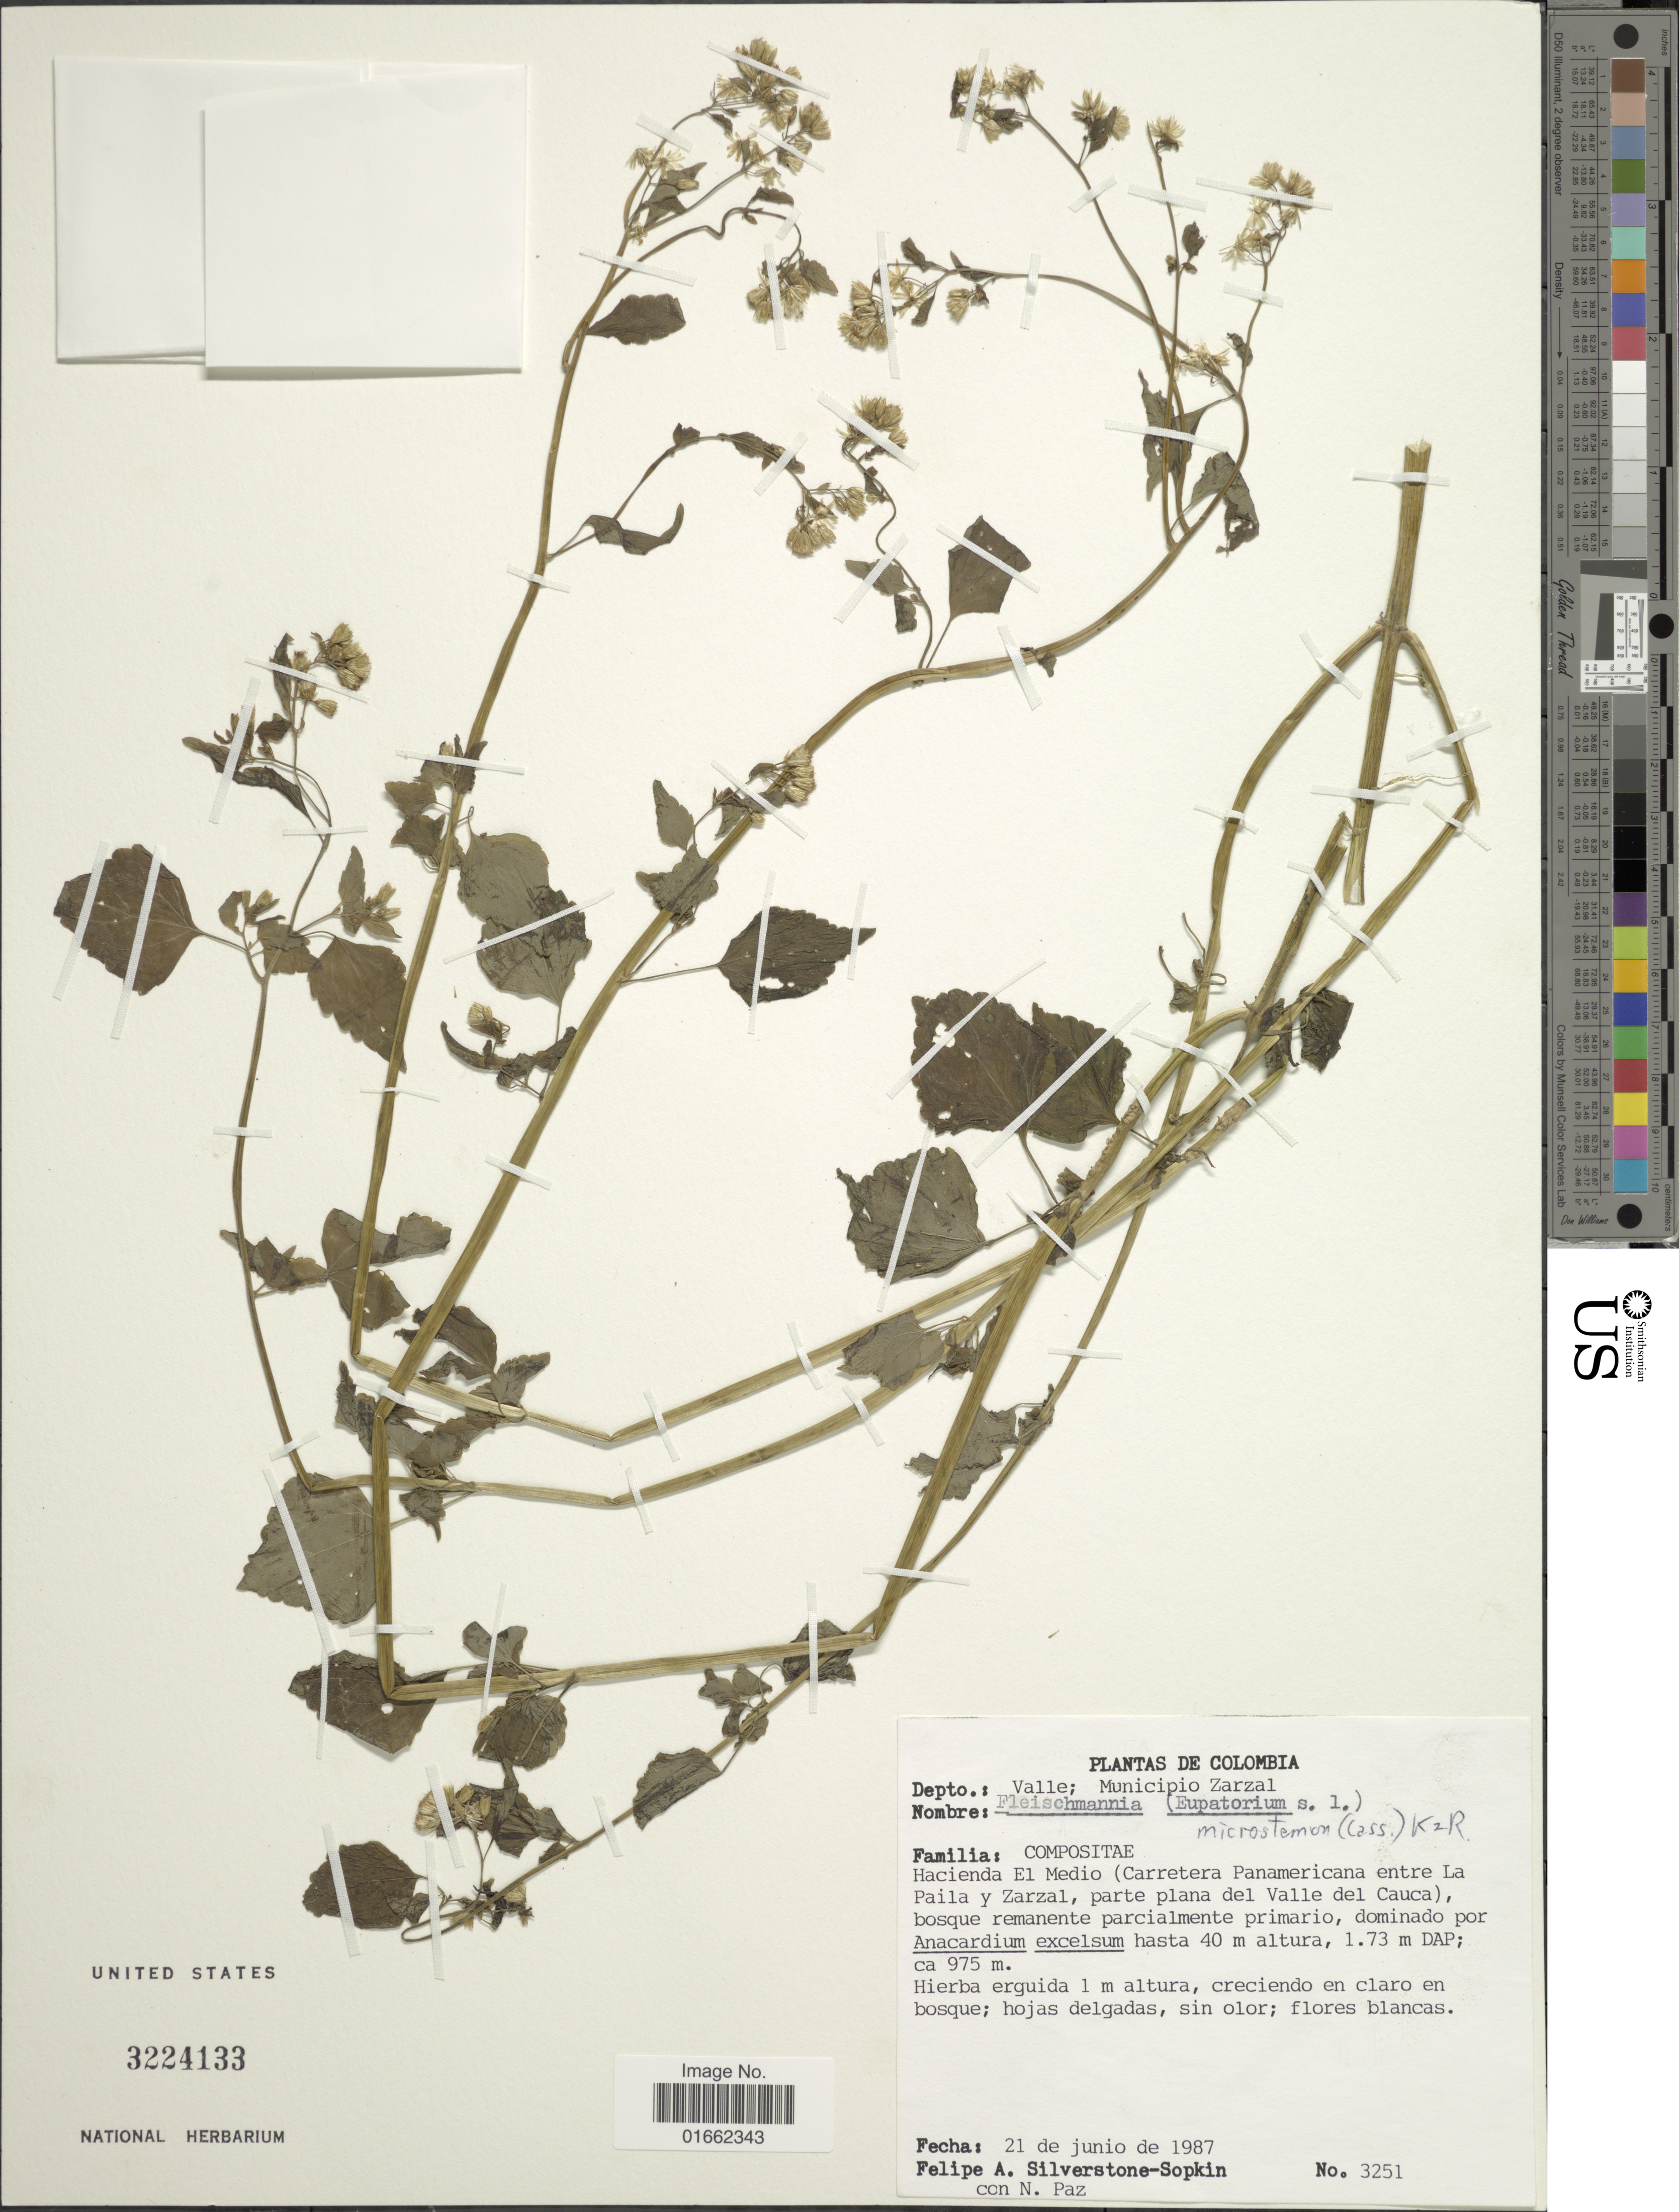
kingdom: Plantae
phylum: Tracheophyta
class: Magnoliopsida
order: Asterales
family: Asteraceae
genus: Fleischmannia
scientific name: Fleischmannia microstemon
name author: (Cass.) R.M. King & H. Rob.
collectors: P. A. Silverstone-Sopkin & N. Paz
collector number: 3251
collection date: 1987-06-21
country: Colombia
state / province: Valle del Cauca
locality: Depto.: Valle; Municipio Zarzal. Hacienda El Medio (Carretera Panamericana entre La Paila y Zarzal, parte plana del Valle del Cauca)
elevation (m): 975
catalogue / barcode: US 3224133